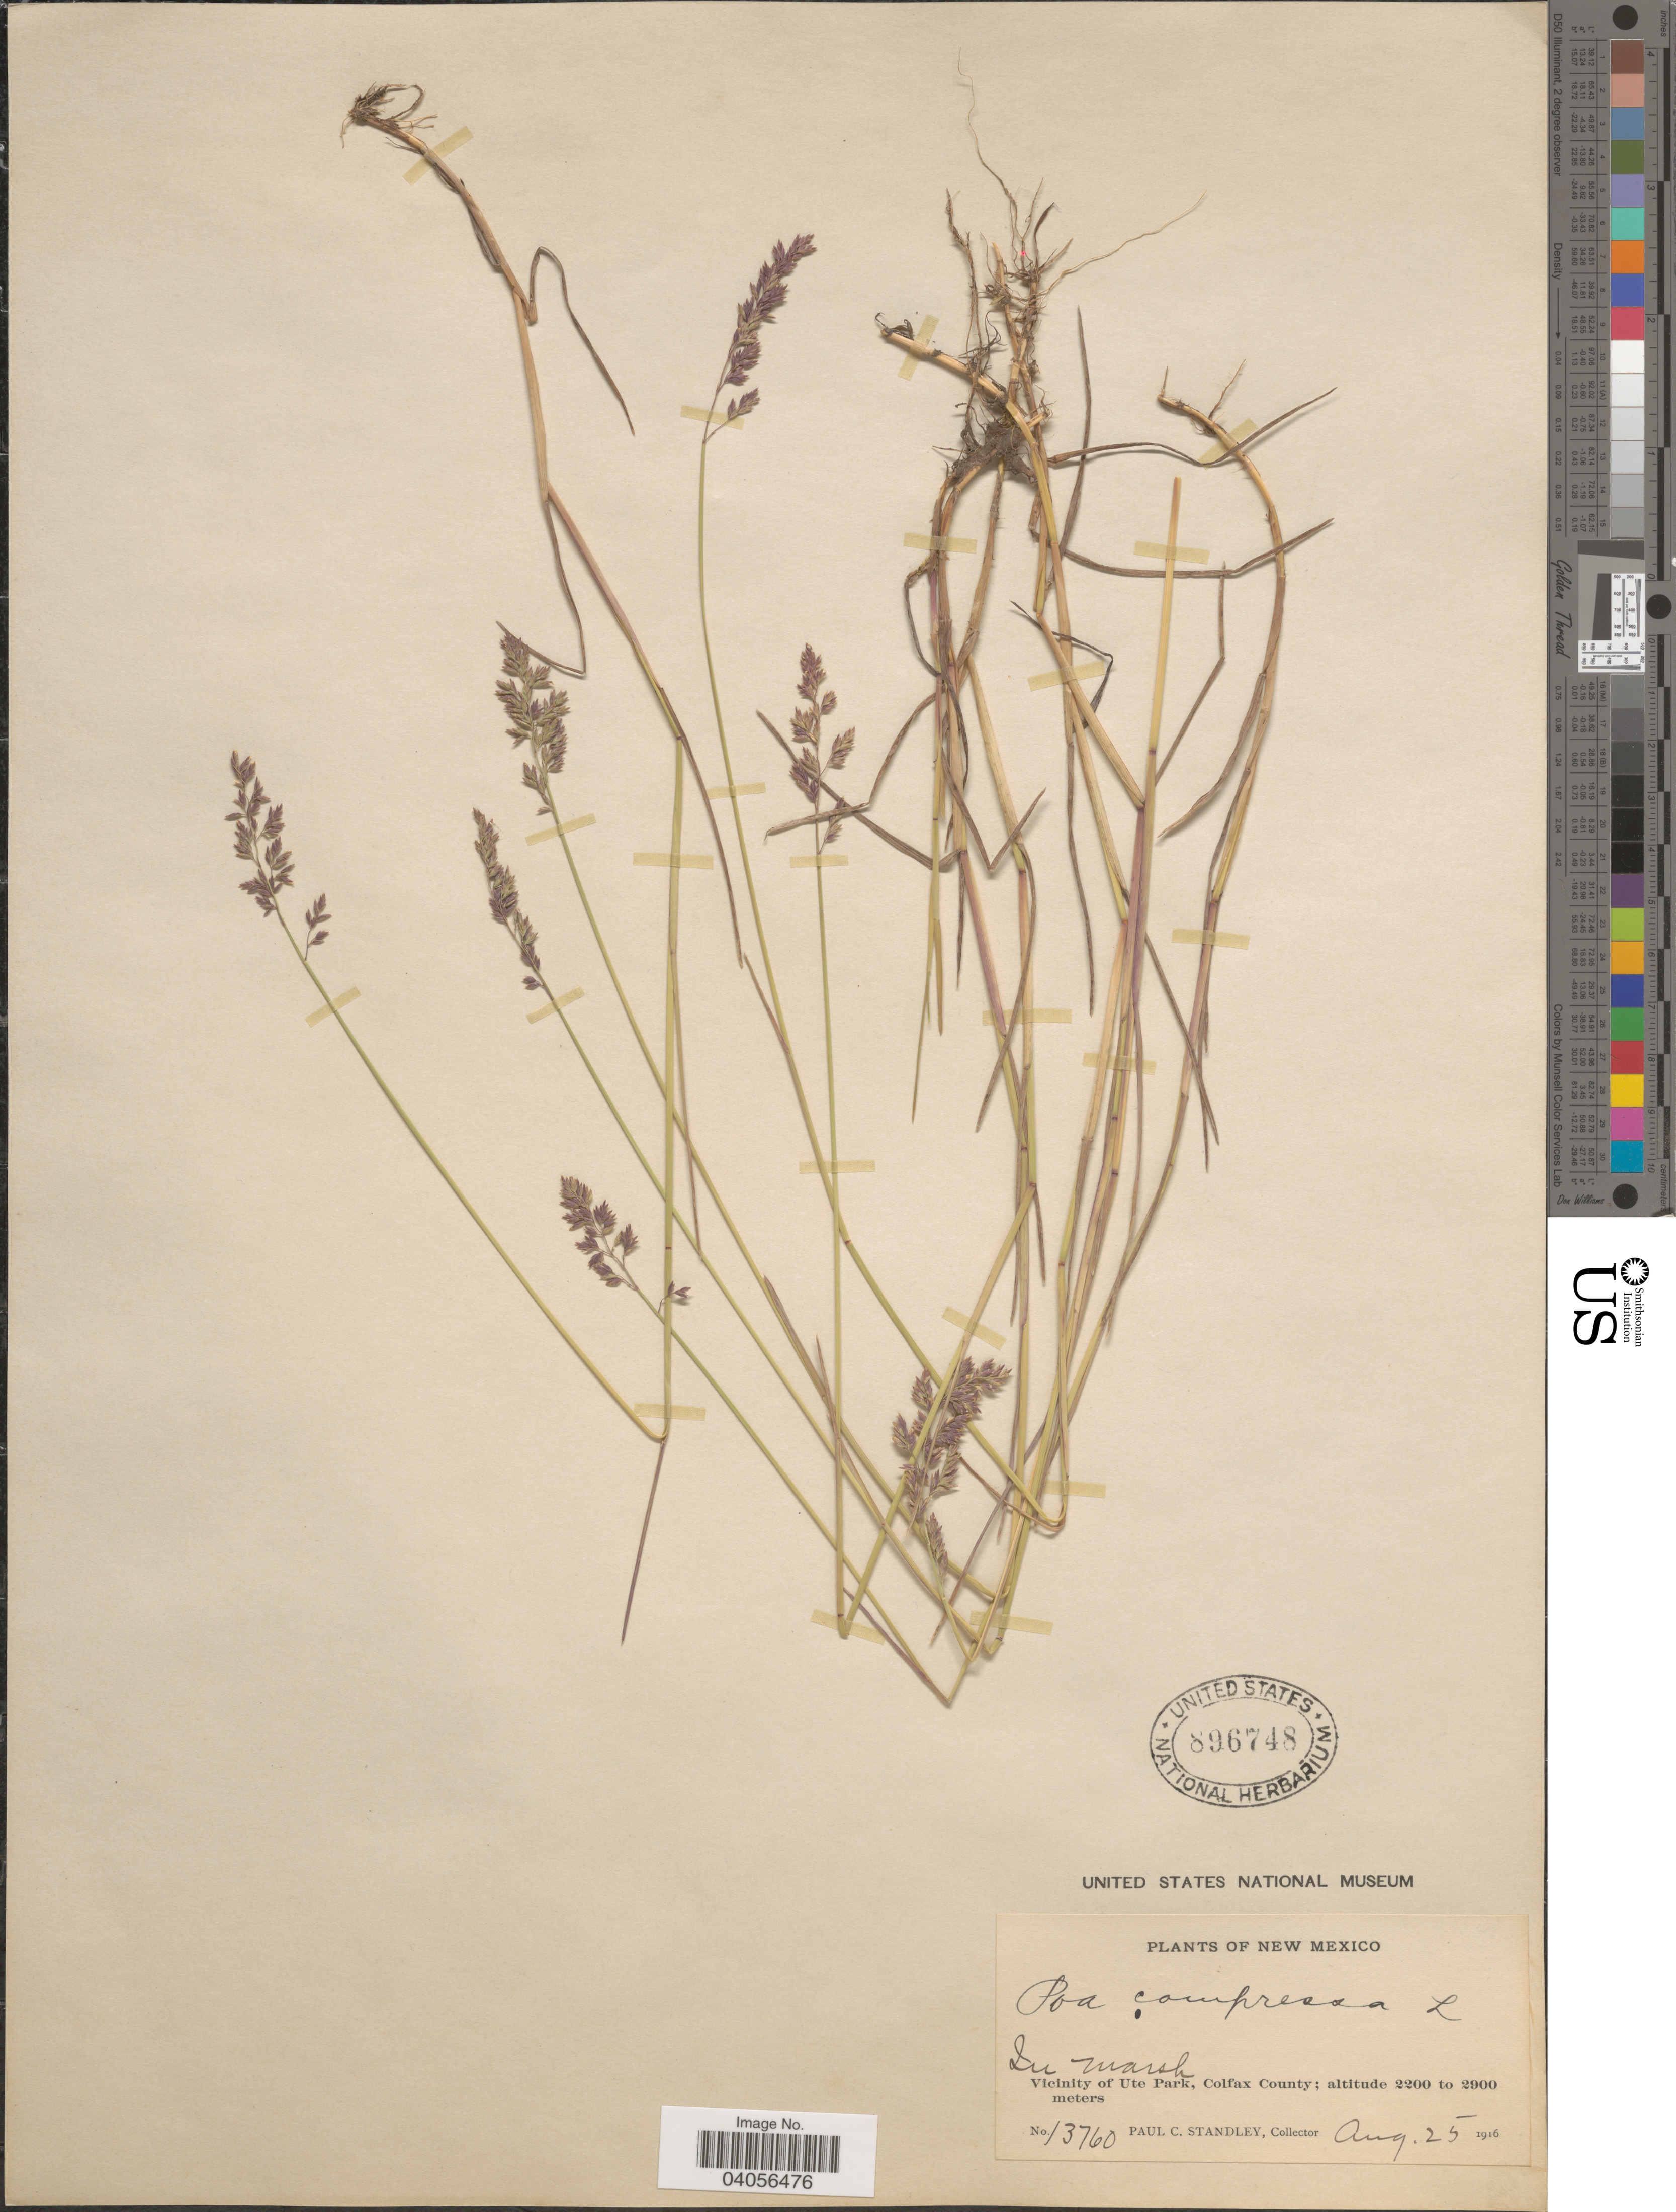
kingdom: Plantae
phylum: Tracheophyta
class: Liliopsida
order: Poales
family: Poaceae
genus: Poa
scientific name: Poa compressa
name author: L.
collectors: P. C. Standley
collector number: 13760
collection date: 1916-08-25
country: United States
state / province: New Mexico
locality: Vicinity of Ute Park, Colfax County.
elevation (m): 2200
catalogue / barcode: US 896748